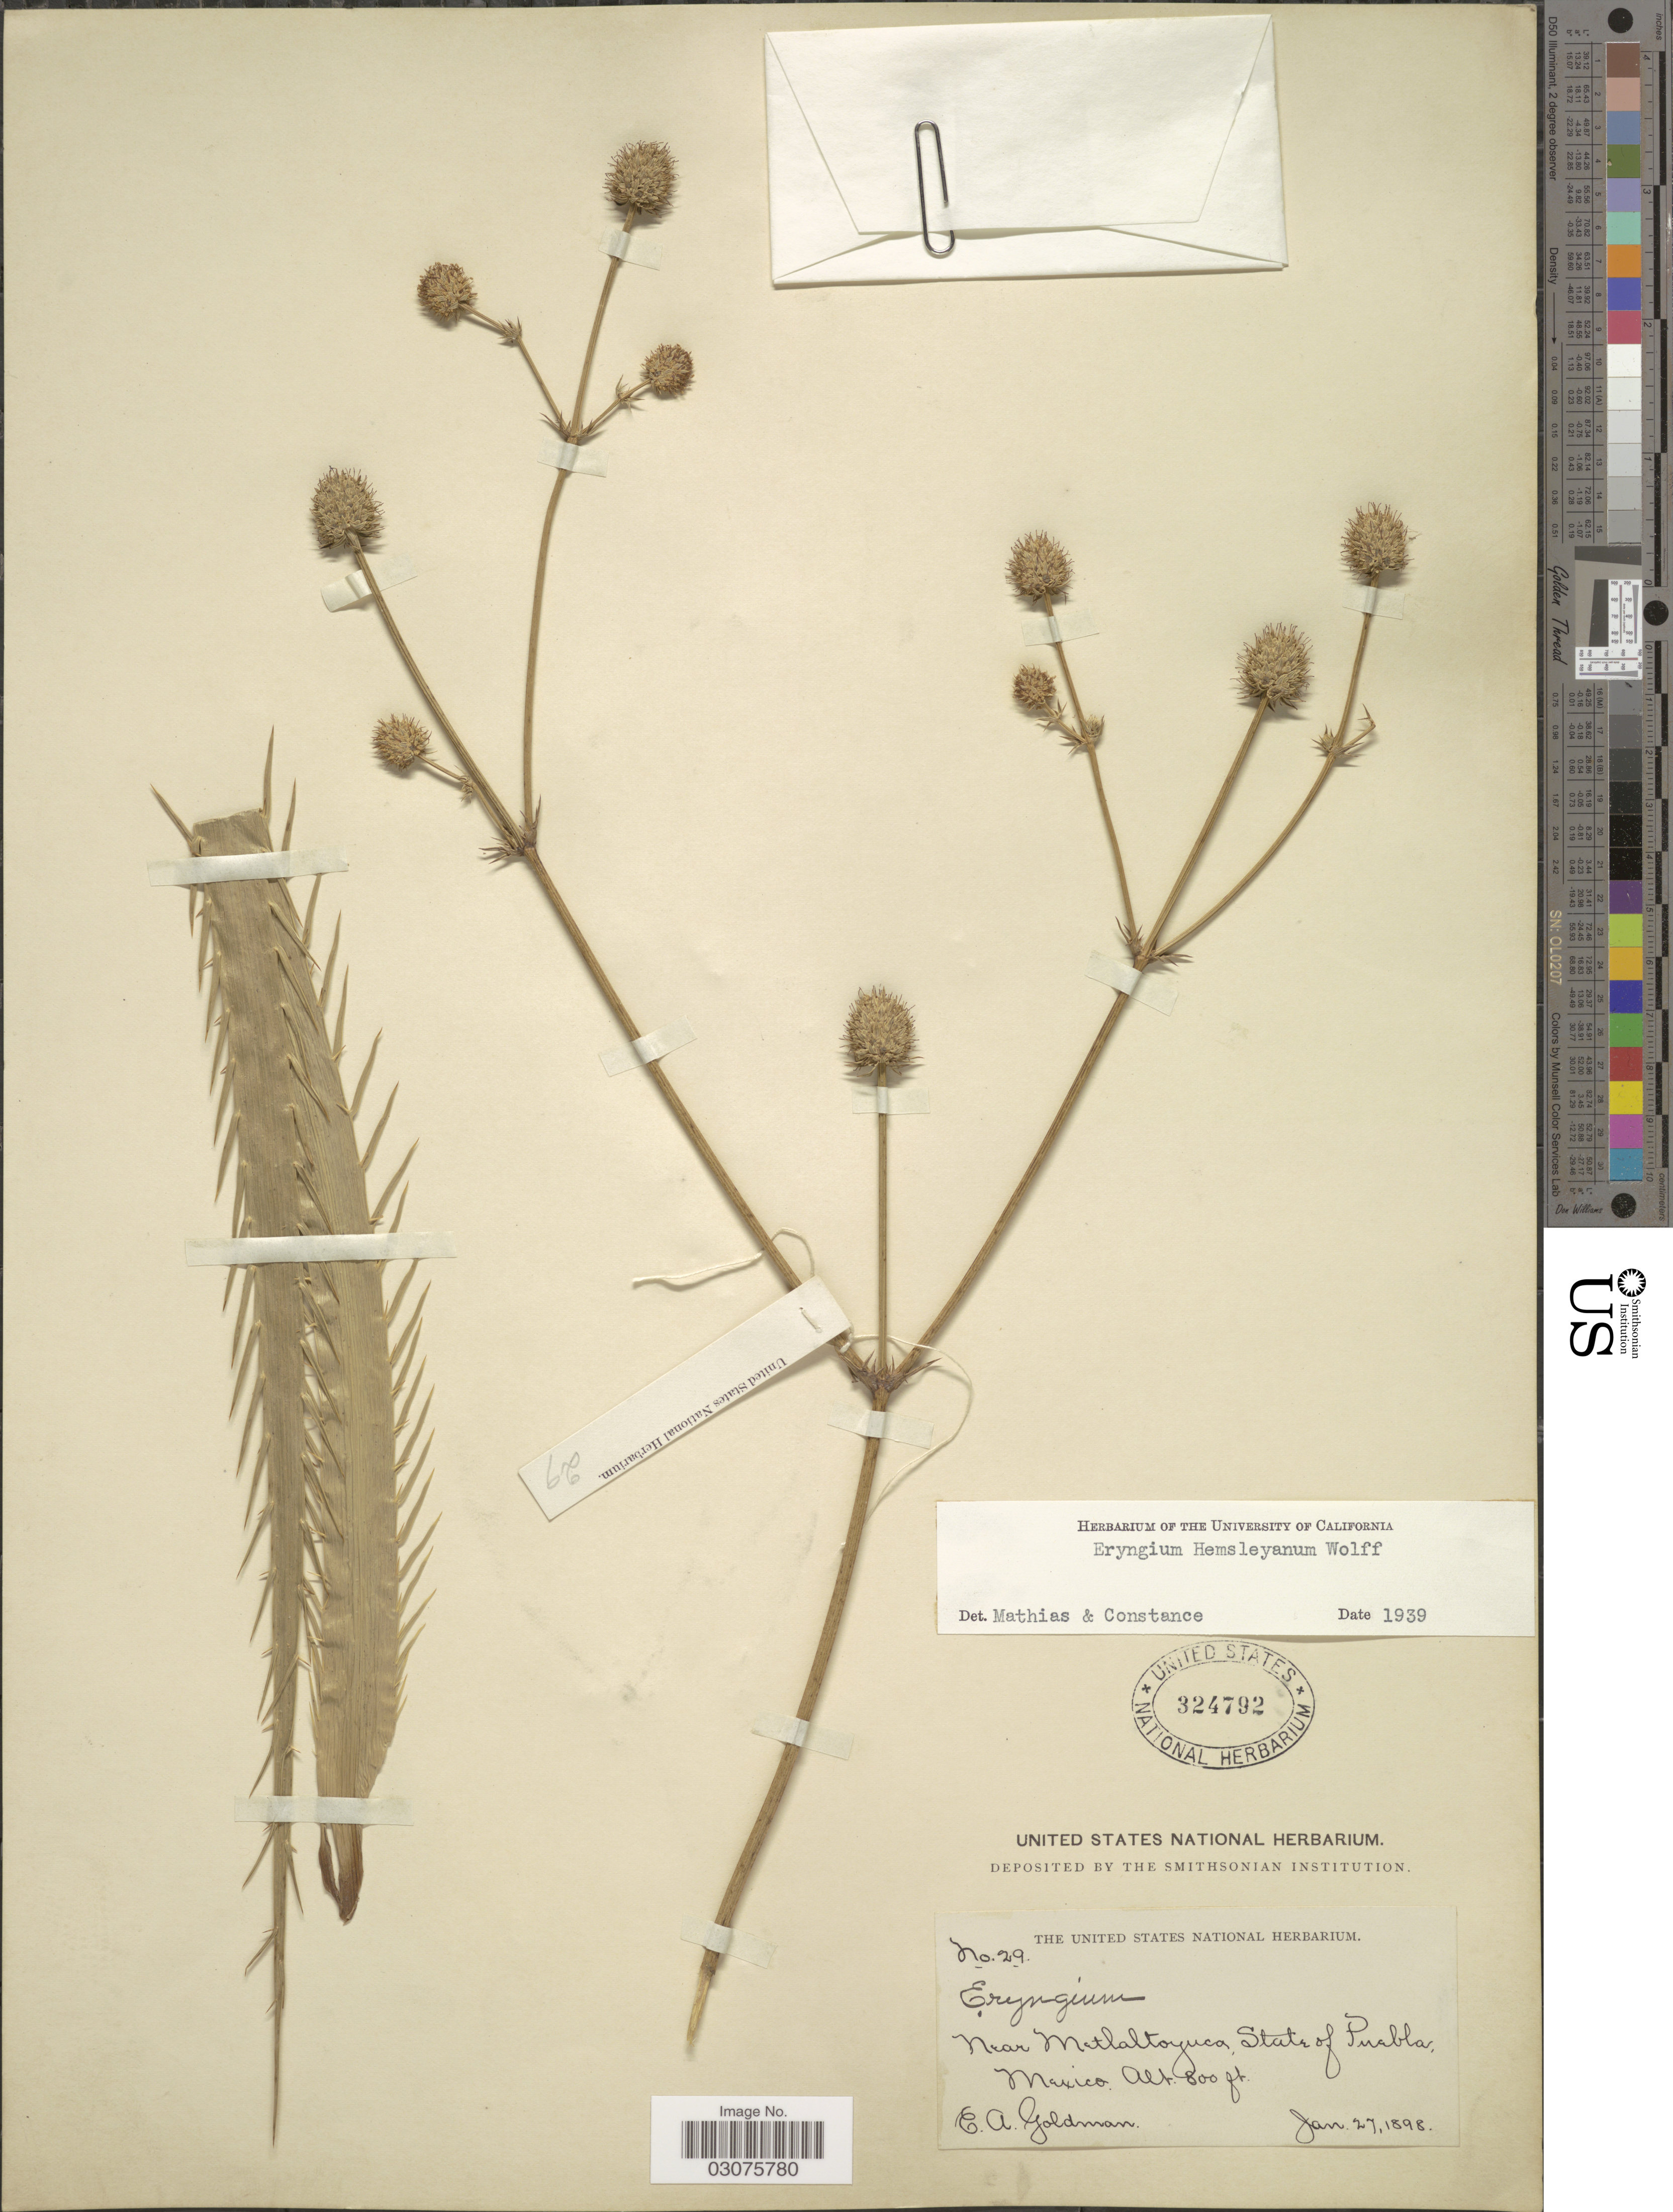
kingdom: Plantae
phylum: Tracheophyta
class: Magnoliopsida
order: Apiales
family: Apiaceae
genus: Eryngium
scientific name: Eryngium hemsleyanum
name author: H. Wolff in Engl.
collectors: E. A. Goldman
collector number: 29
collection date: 1898-01-27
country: Mexico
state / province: Puebla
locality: Near Metlaltoyuca.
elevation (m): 244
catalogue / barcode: US 324792